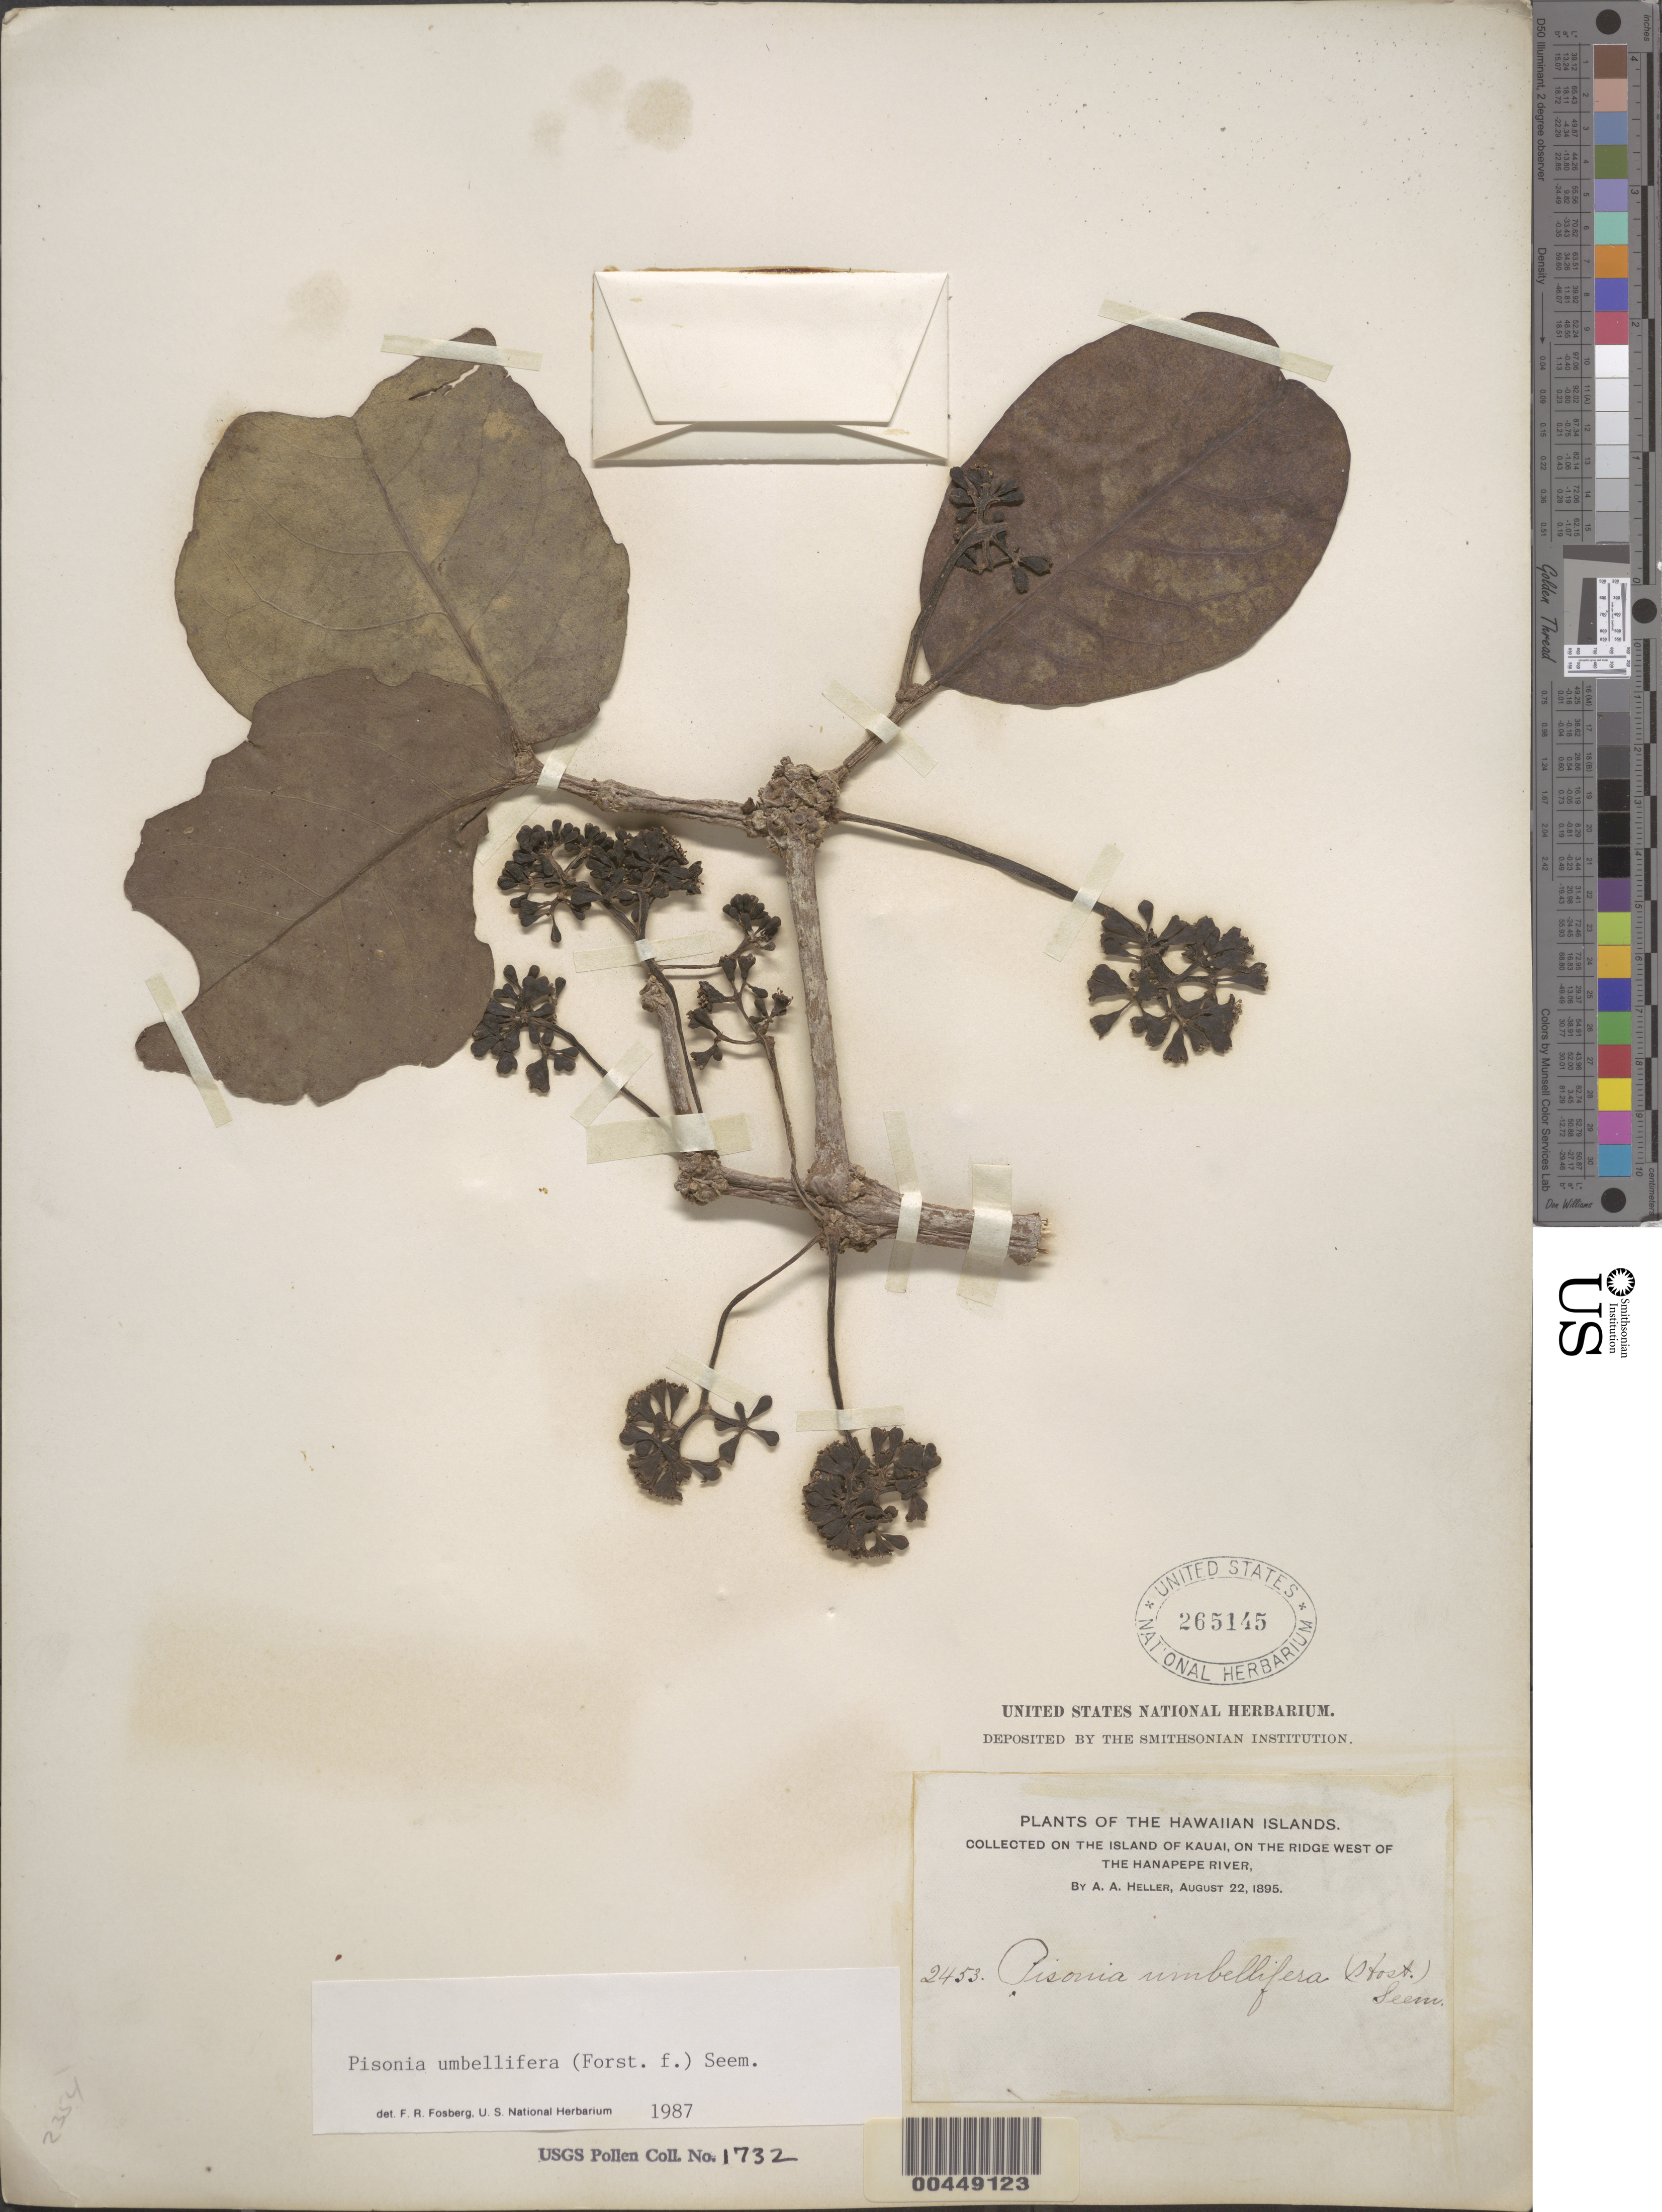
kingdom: Plantae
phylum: Tracheophyta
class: Magnoliopsida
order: Caryophyllales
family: Nyctaginaceae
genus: Ceodes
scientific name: Ceodes umbellifera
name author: J.R. Forst. & G. Forst.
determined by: Wagner, W. L., (BOT), Smithsonian Institution - National Museum of Natural History (UNITED STATES)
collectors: A. A. Heller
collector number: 2453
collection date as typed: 22 Aug 1895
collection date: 1895-08-22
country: United States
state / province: Hawaii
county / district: Honolulu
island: Oahu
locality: On the ridge west of the Hanapepe River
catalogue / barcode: US 265145